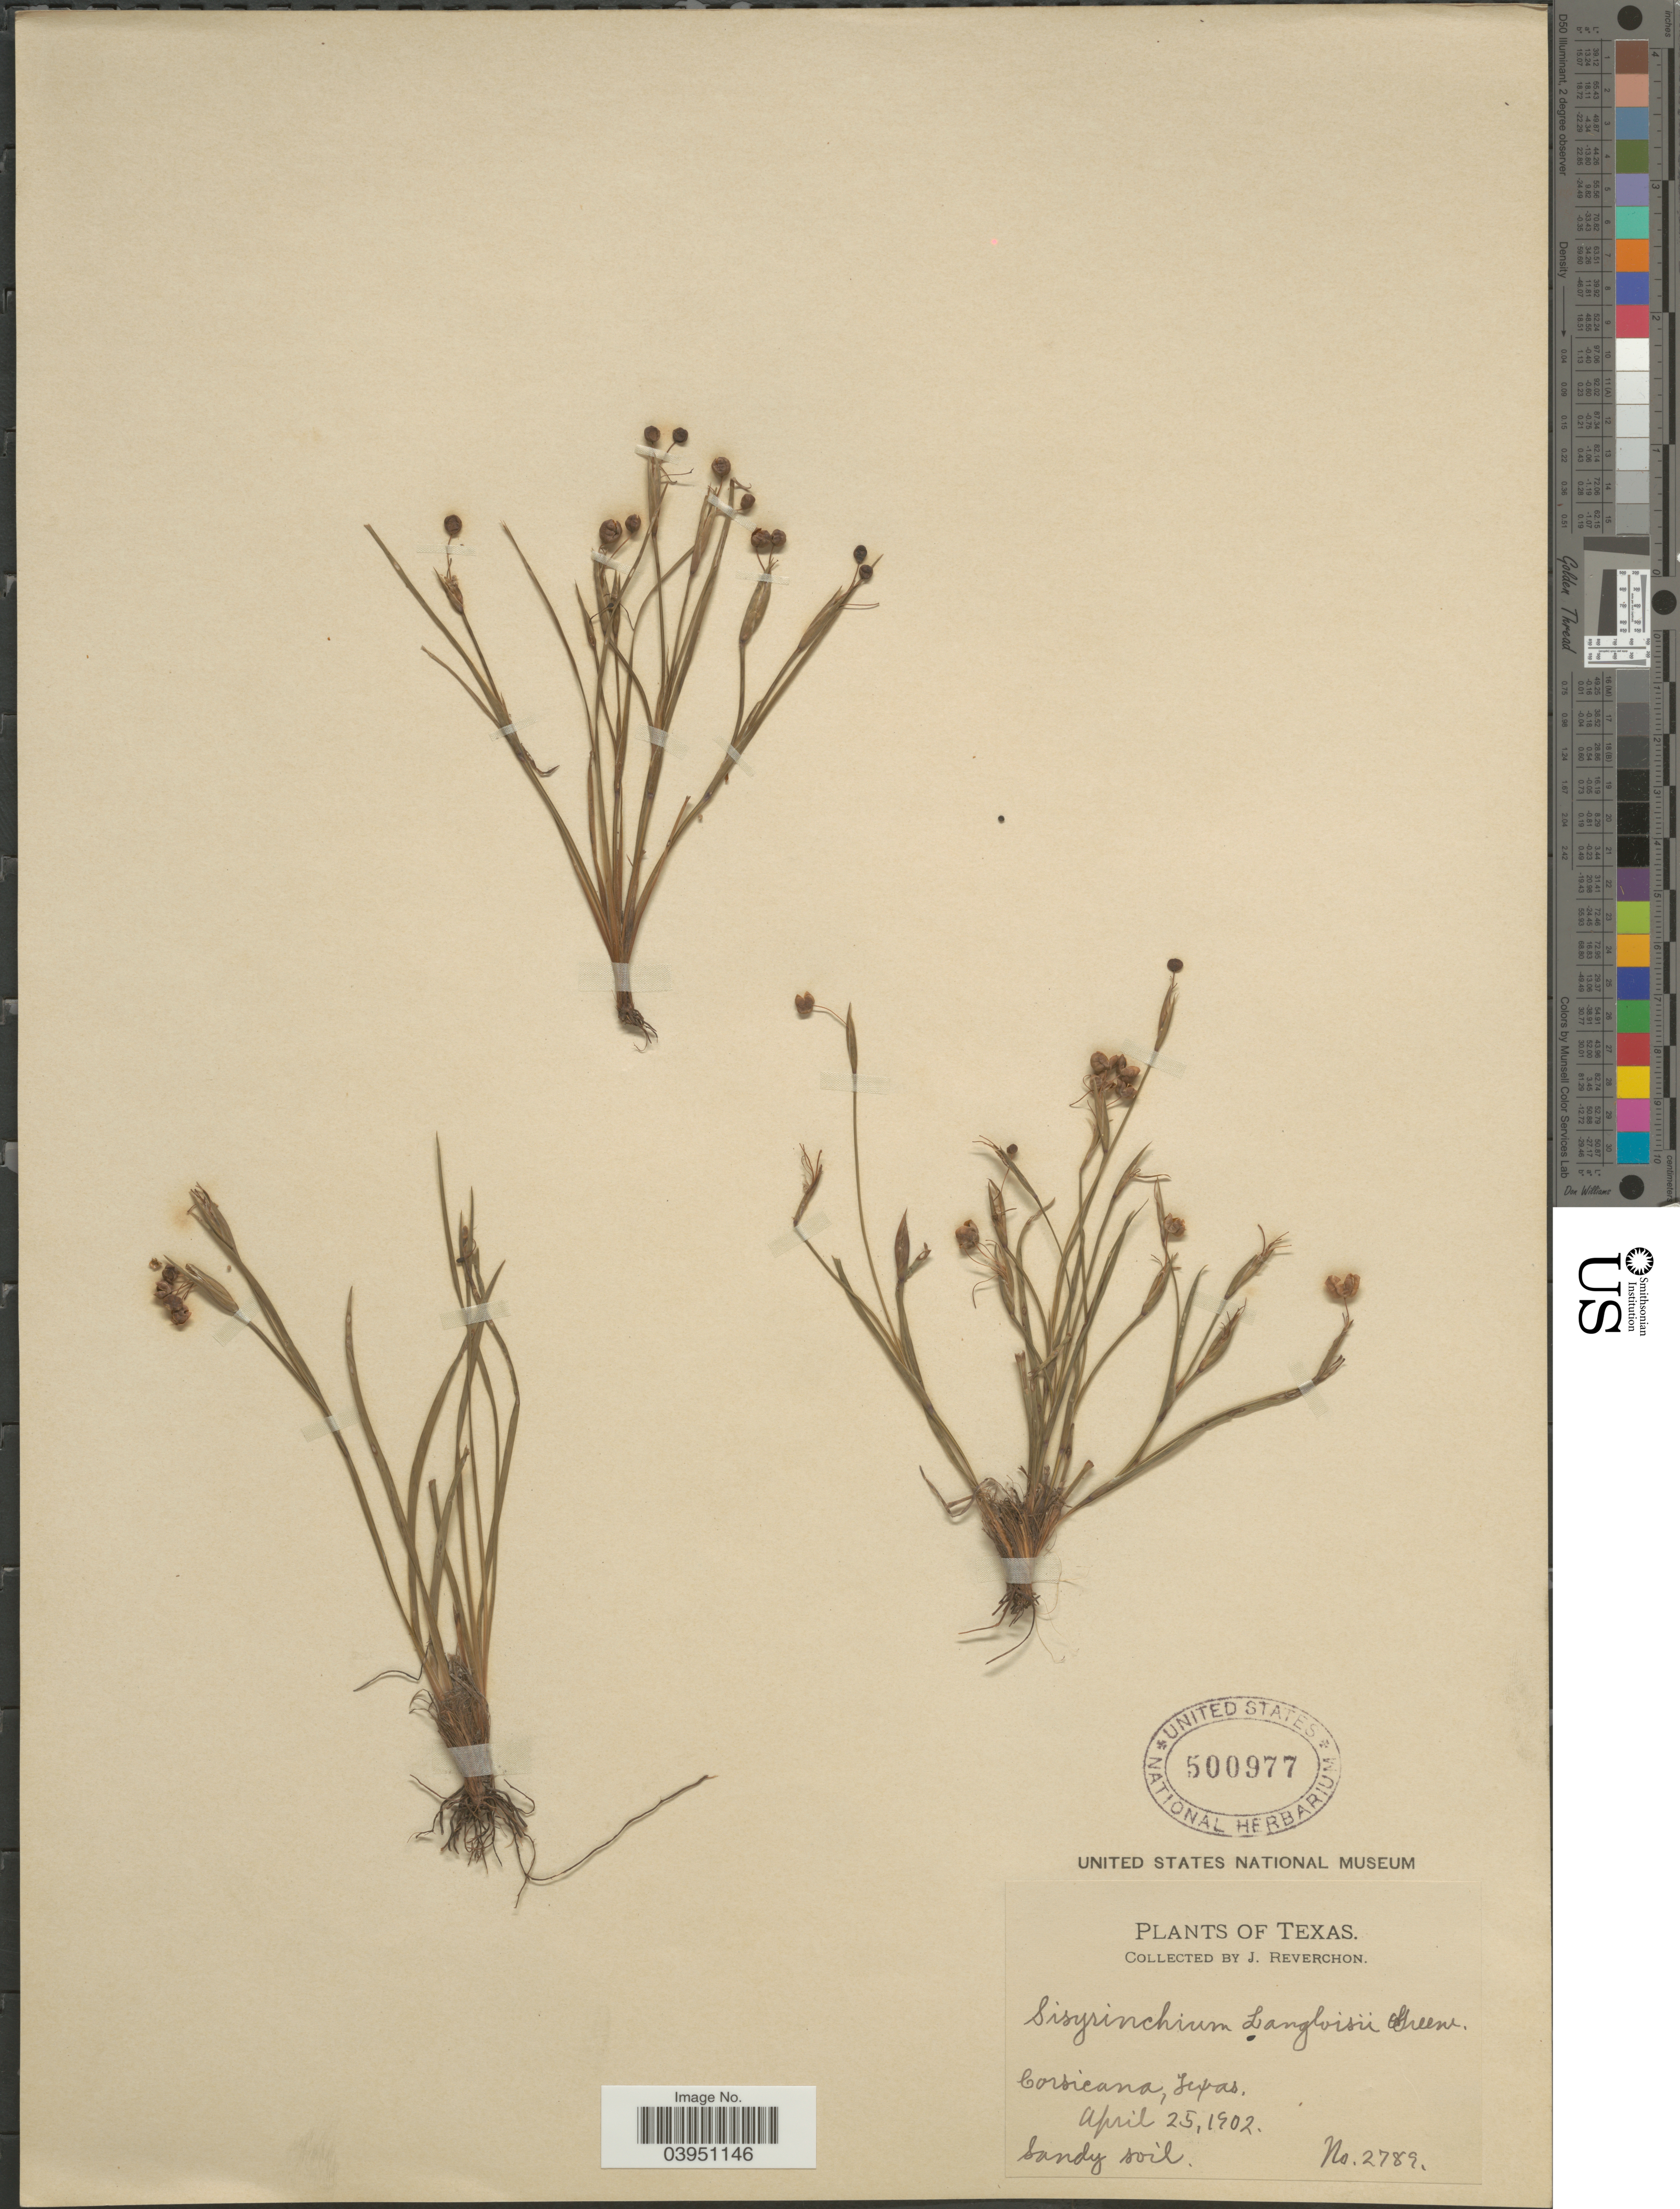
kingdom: Plantae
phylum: Tracheophyta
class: Liliopsida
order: Asparagales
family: Iridaceae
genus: Sisyrinchium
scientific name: Sisyrinchium langloisii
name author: Greene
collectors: J. Reverchon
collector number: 2789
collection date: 1902-04-25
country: United States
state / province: Texas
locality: Corsicana.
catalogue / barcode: US 500977